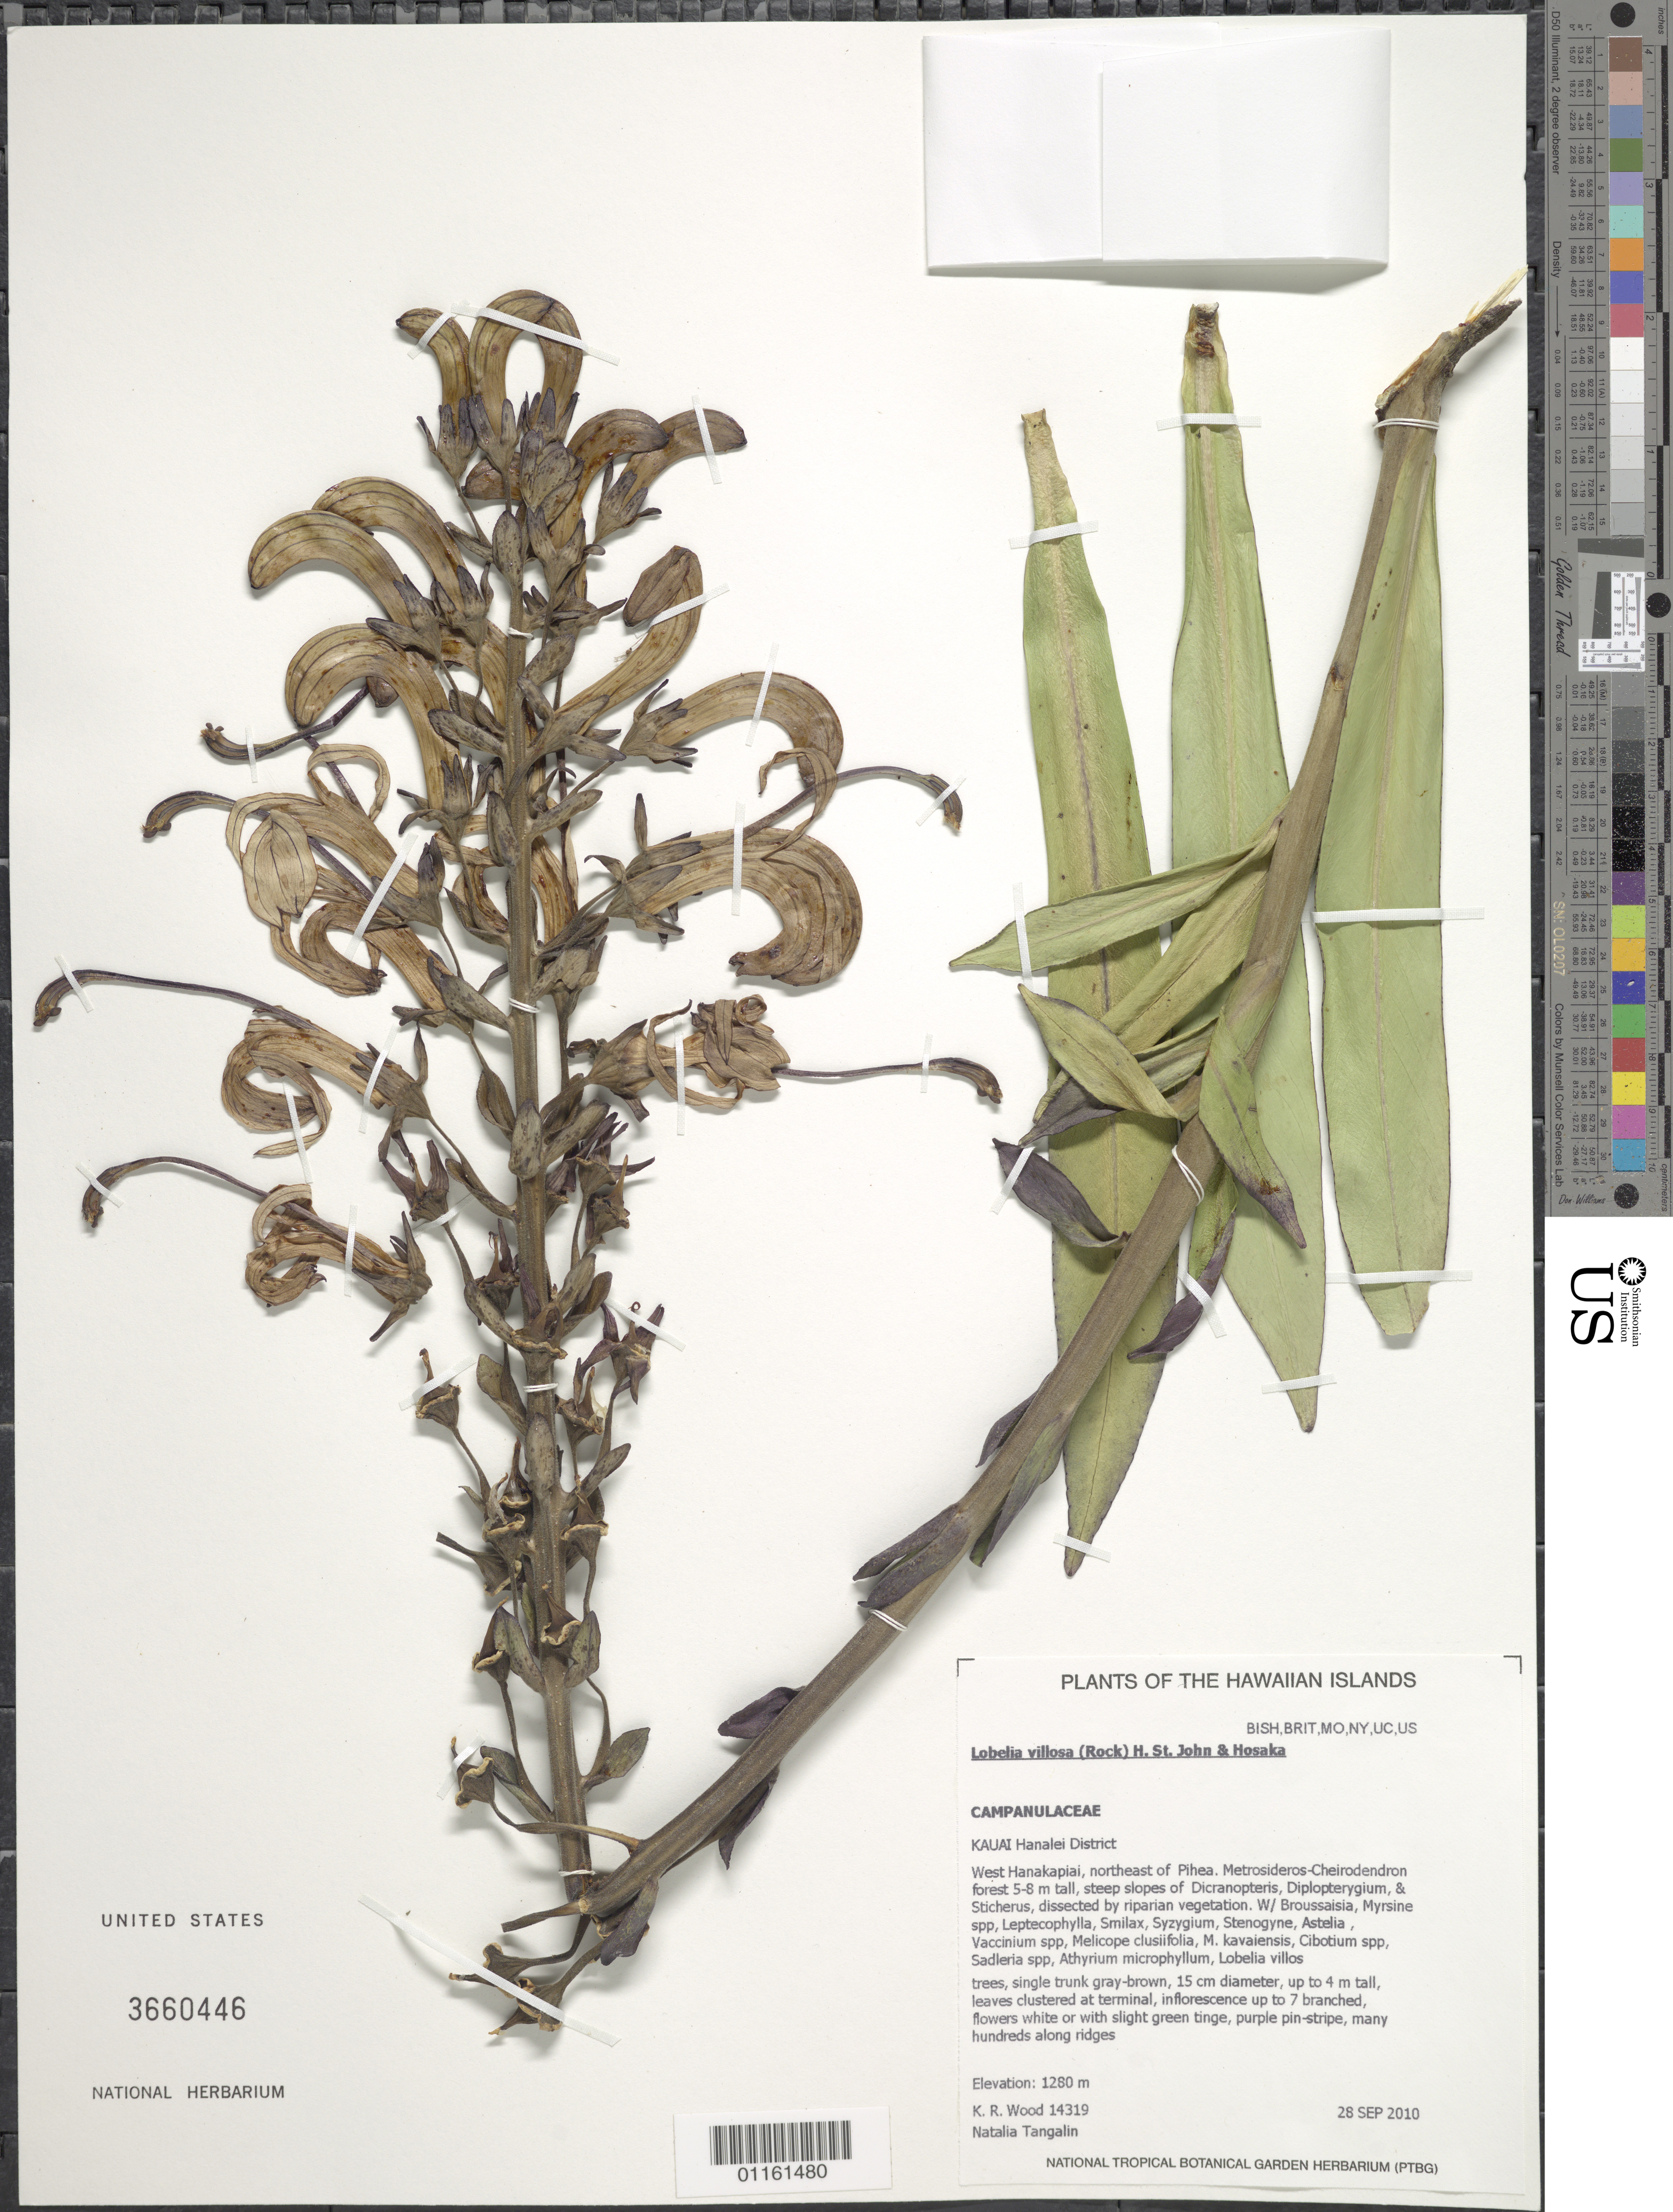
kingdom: Plantae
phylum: Tracheophyta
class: Magnoliopsida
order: Asterales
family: Campanulaceae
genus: Lobelia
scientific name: Lobelia villosa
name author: (Rock) H. St. John & Hosaka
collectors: K. R. Wood & N. Tangalin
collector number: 14319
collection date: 2010-09-28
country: United States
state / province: Hawaii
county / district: Kauai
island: Kaua'i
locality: Kauai, Hanalei District, West Hanakapiai, northeast of Pihea.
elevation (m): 1280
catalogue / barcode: US 3660446